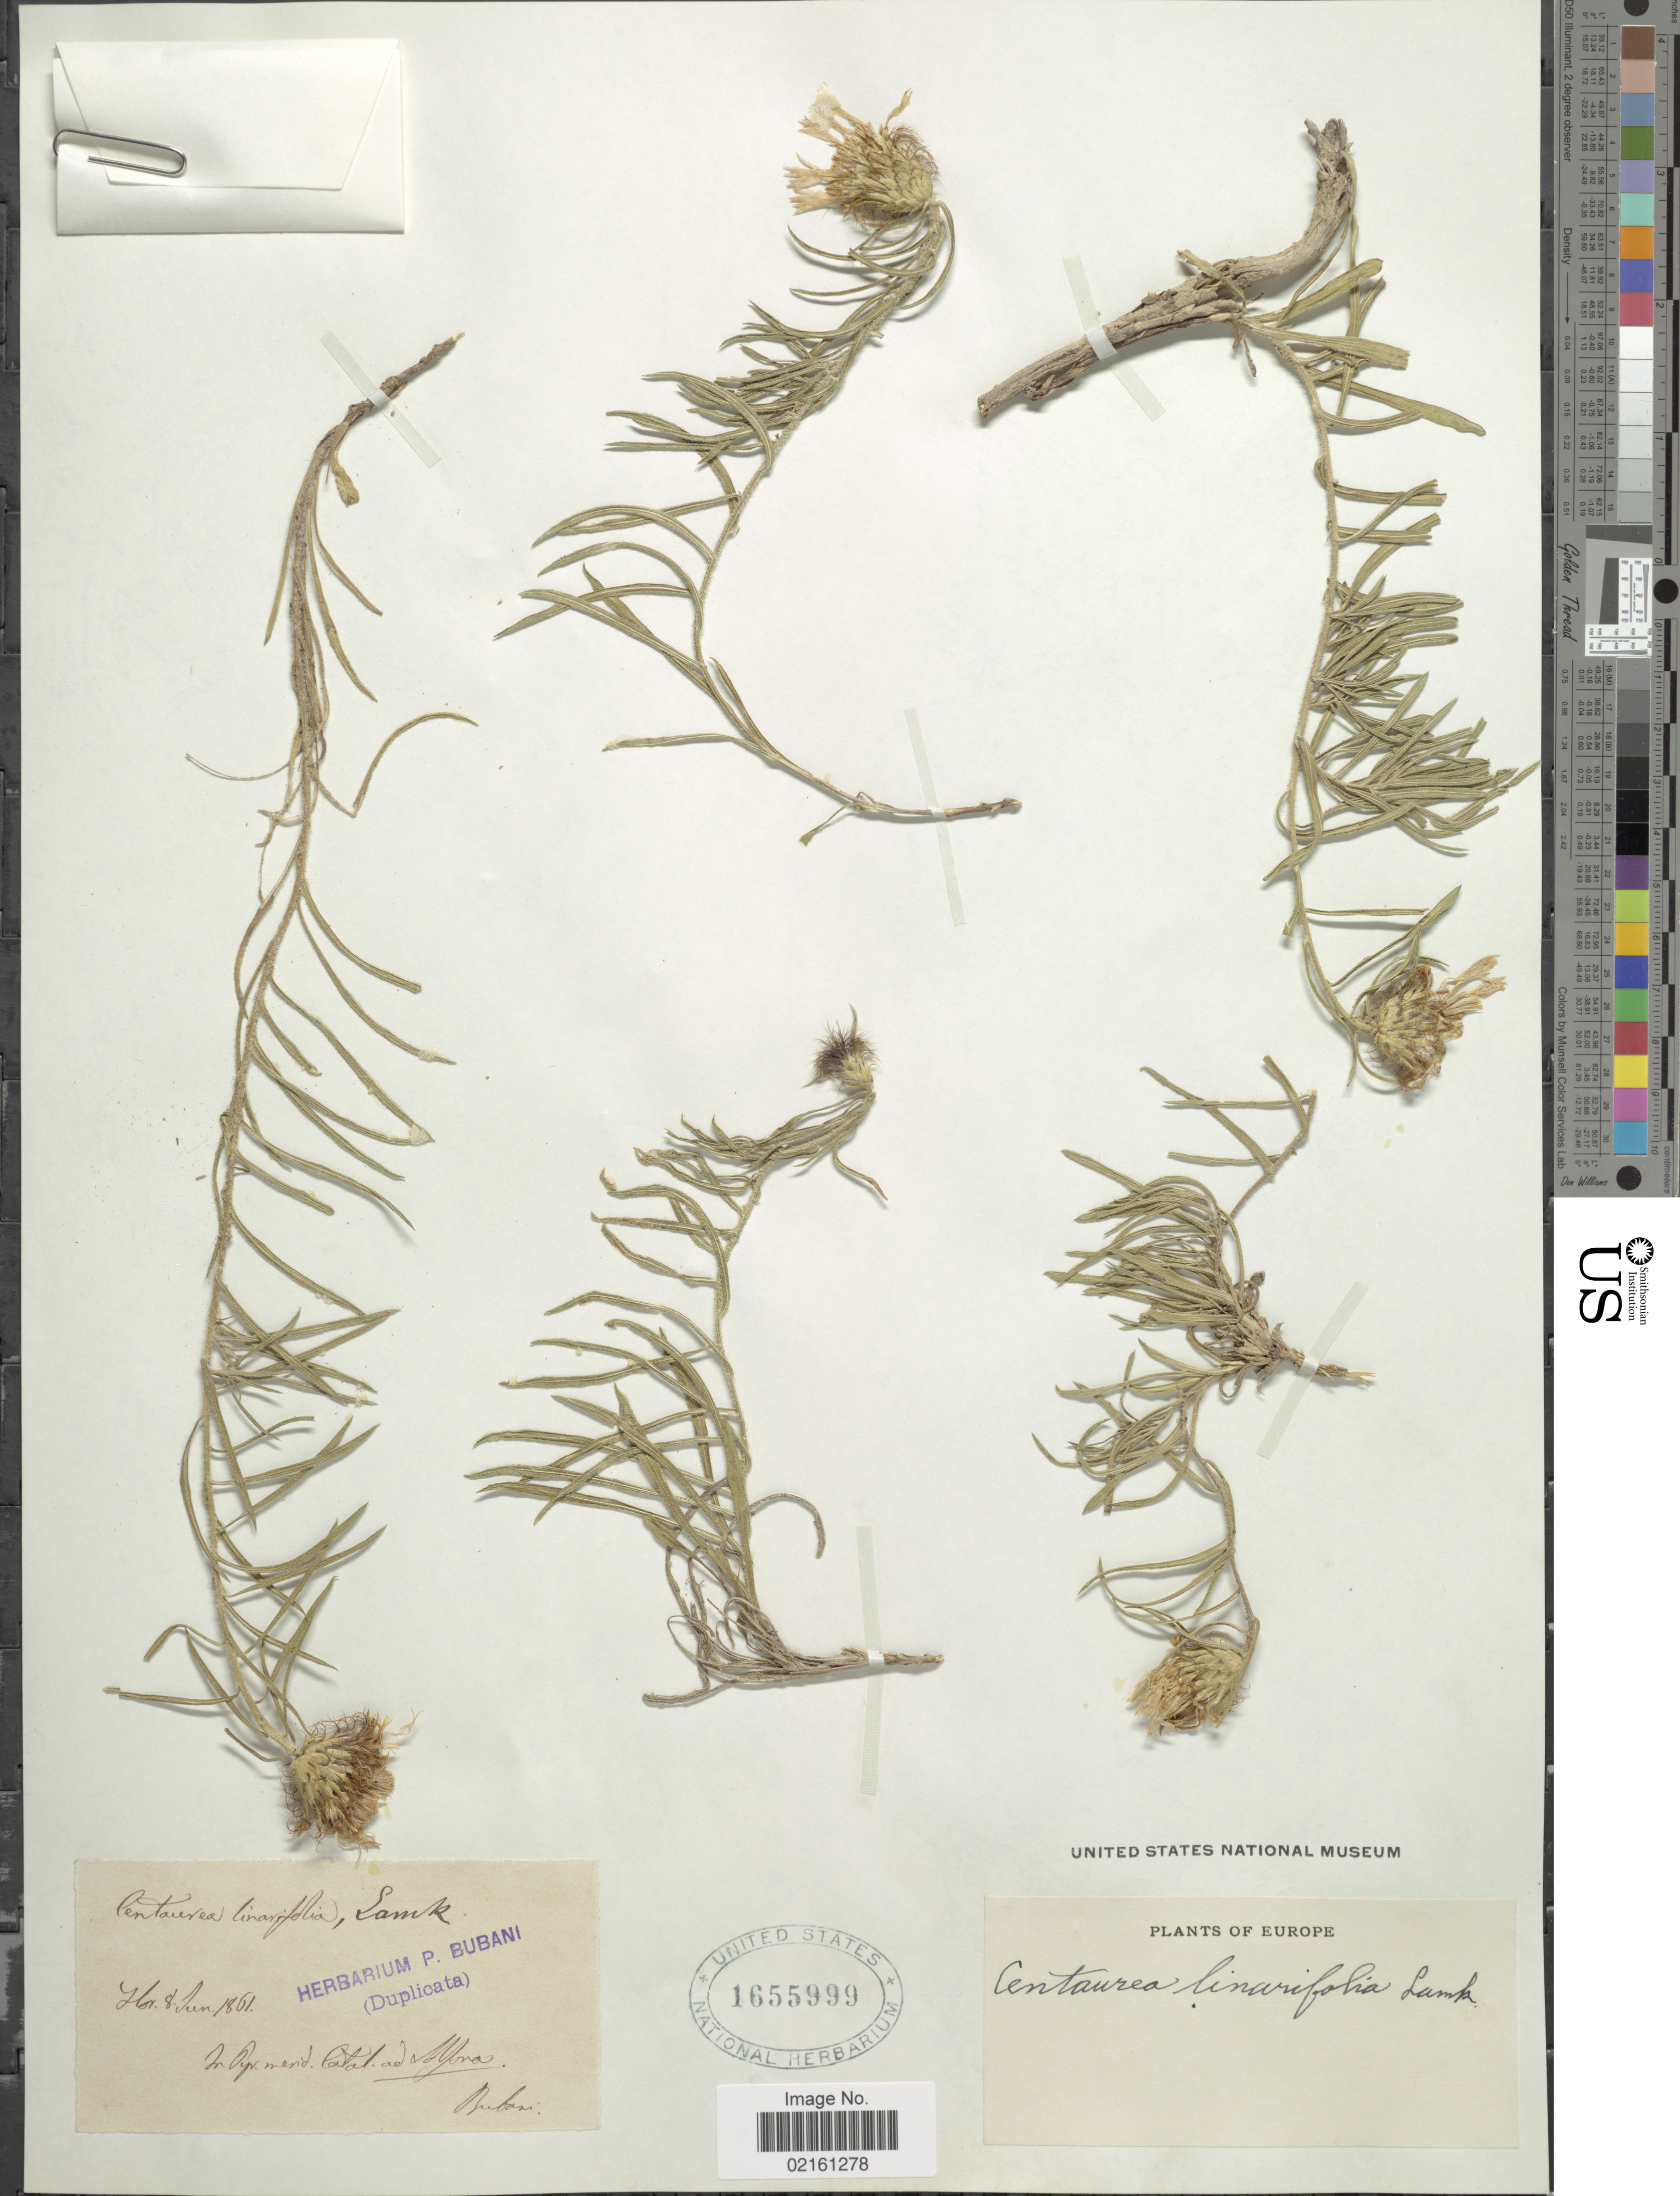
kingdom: Plantae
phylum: Tracheophyta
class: Magnoliopsida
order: Asterales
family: Asteraceae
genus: Centaurea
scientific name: Centaurea linearifolia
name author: Lam.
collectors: P. Bubani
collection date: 1861-06-08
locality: Pyr. merid. Catal. ad Mjora [interpreted]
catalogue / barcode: US 1655999